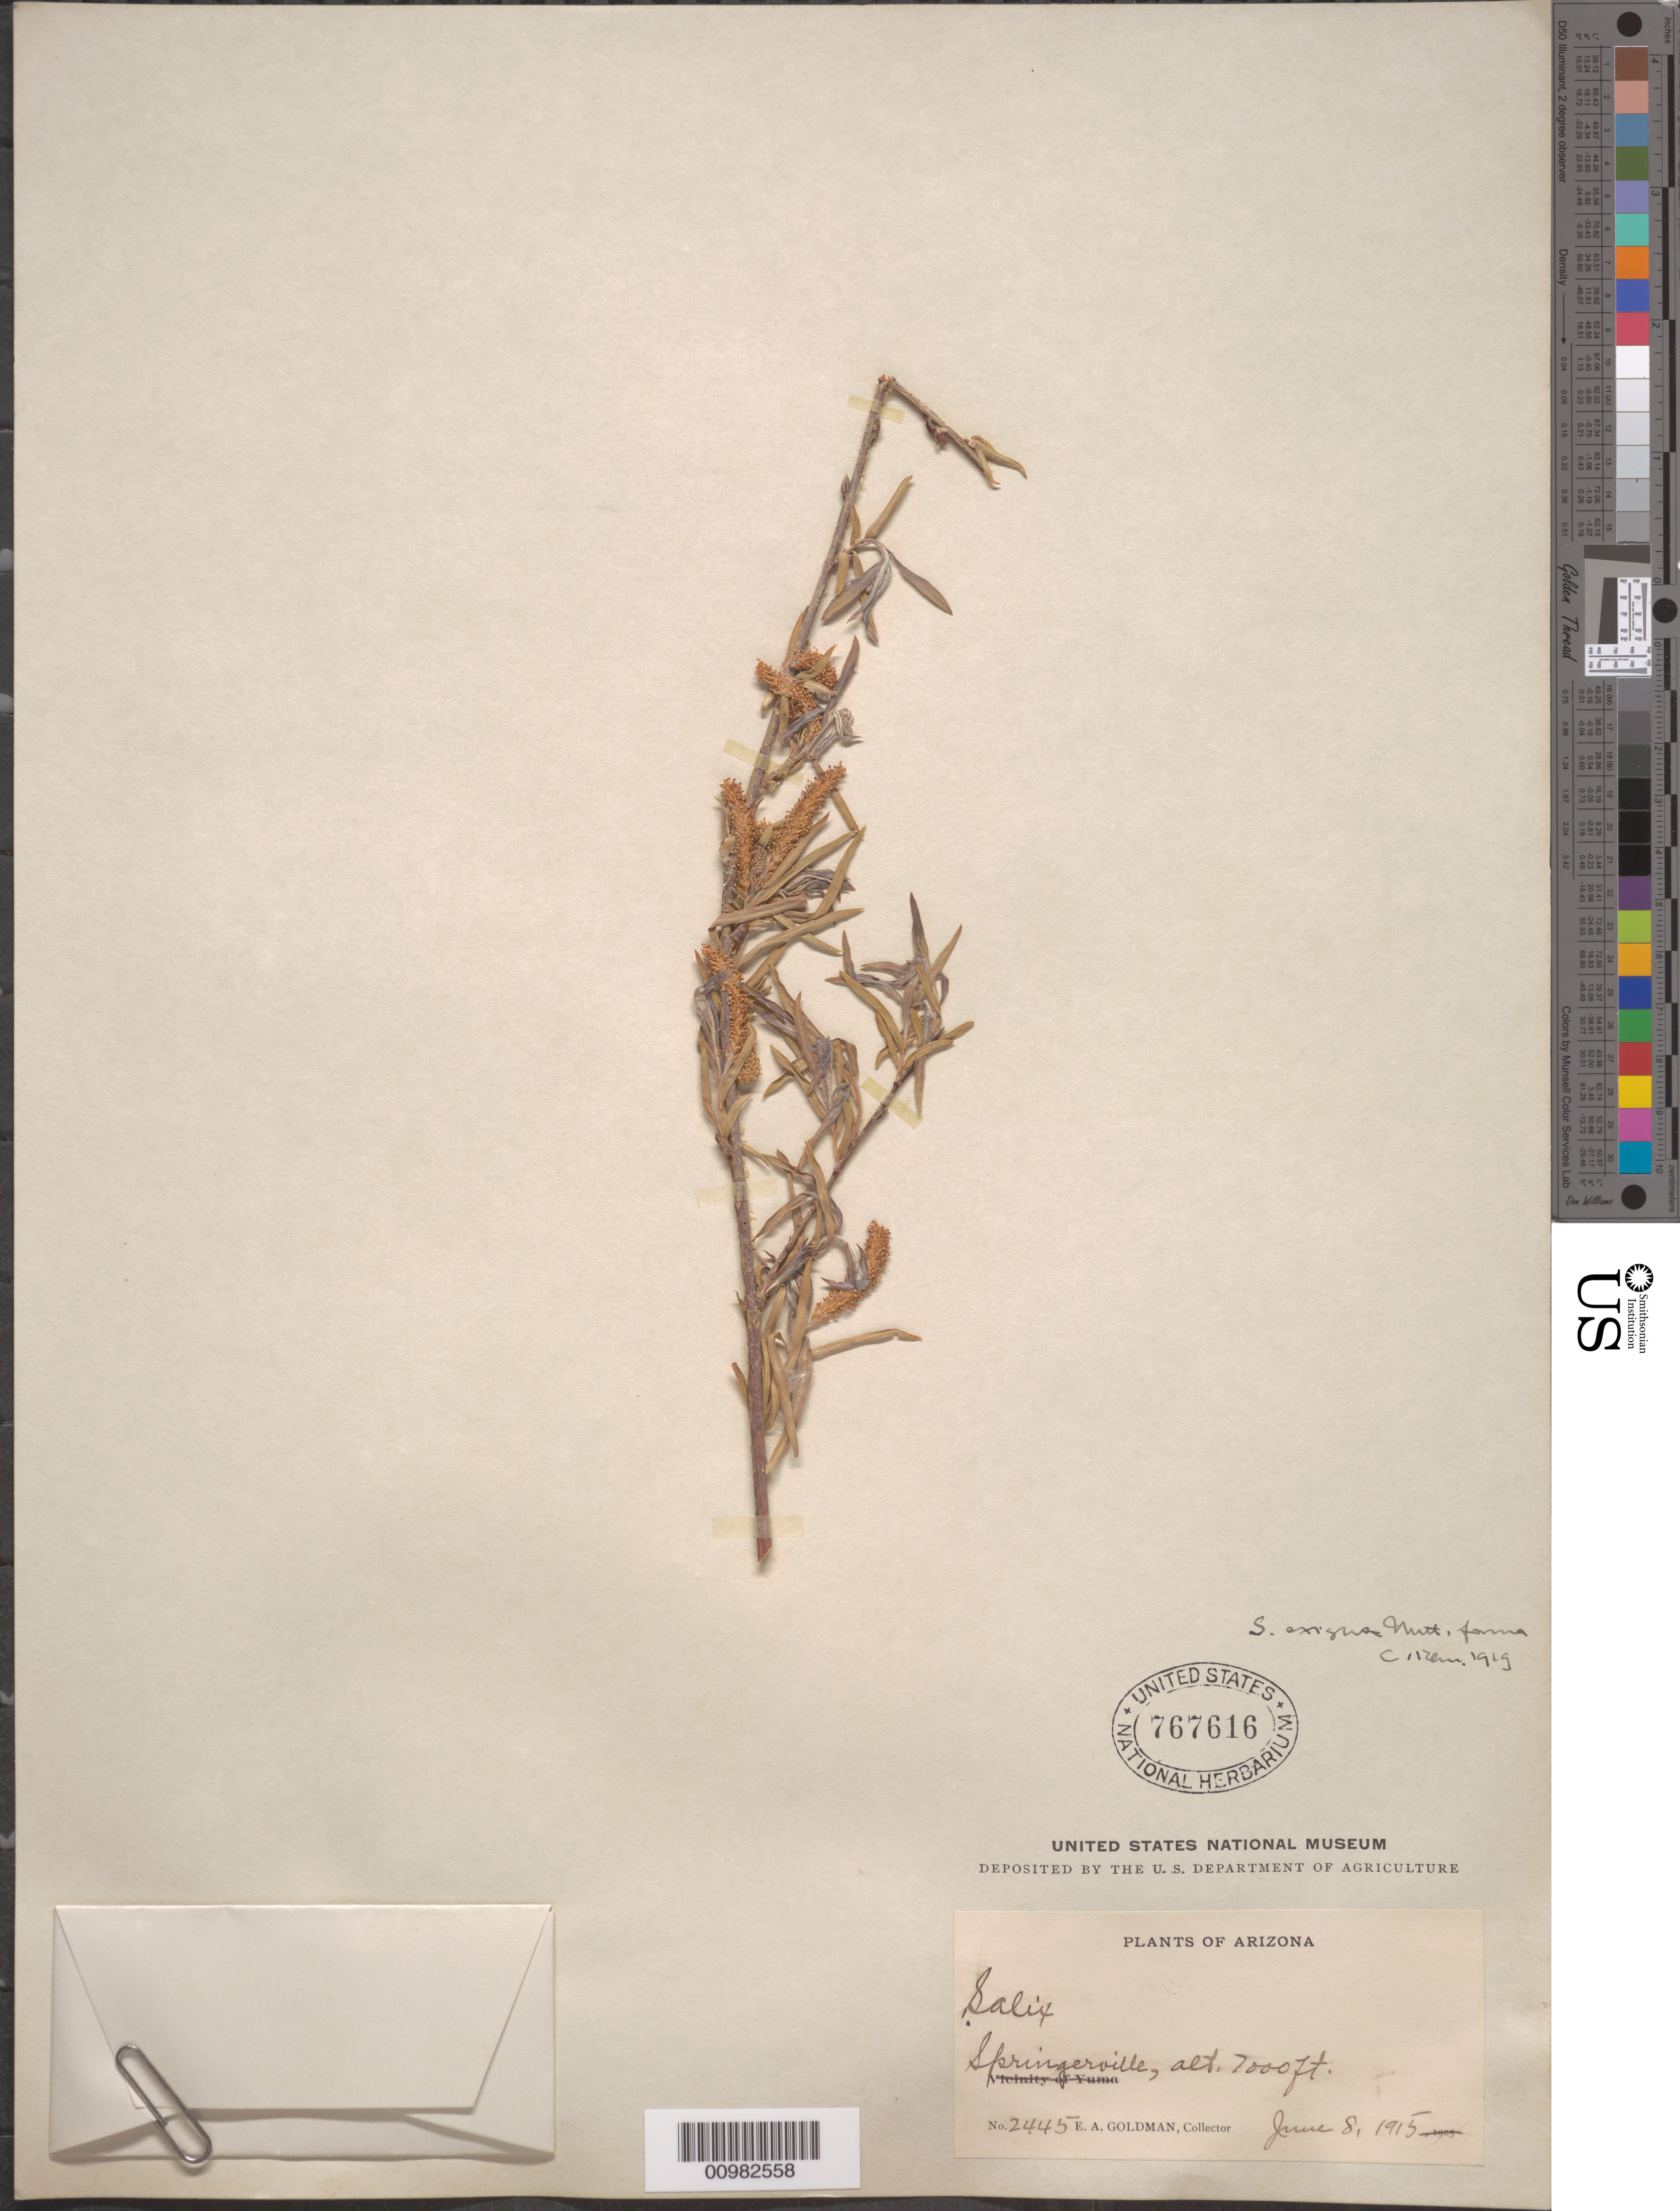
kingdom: Plantae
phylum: Tracheophyta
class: Magnoliopsida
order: Malpighiales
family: Salicaceae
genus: Salix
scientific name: Salix exigua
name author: Nutt.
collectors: E. A. Goldman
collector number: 2445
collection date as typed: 08 Jun 1915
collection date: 1915-06-08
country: United States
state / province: Arizona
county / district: Apache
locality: Springerville.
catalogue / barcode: US 767616